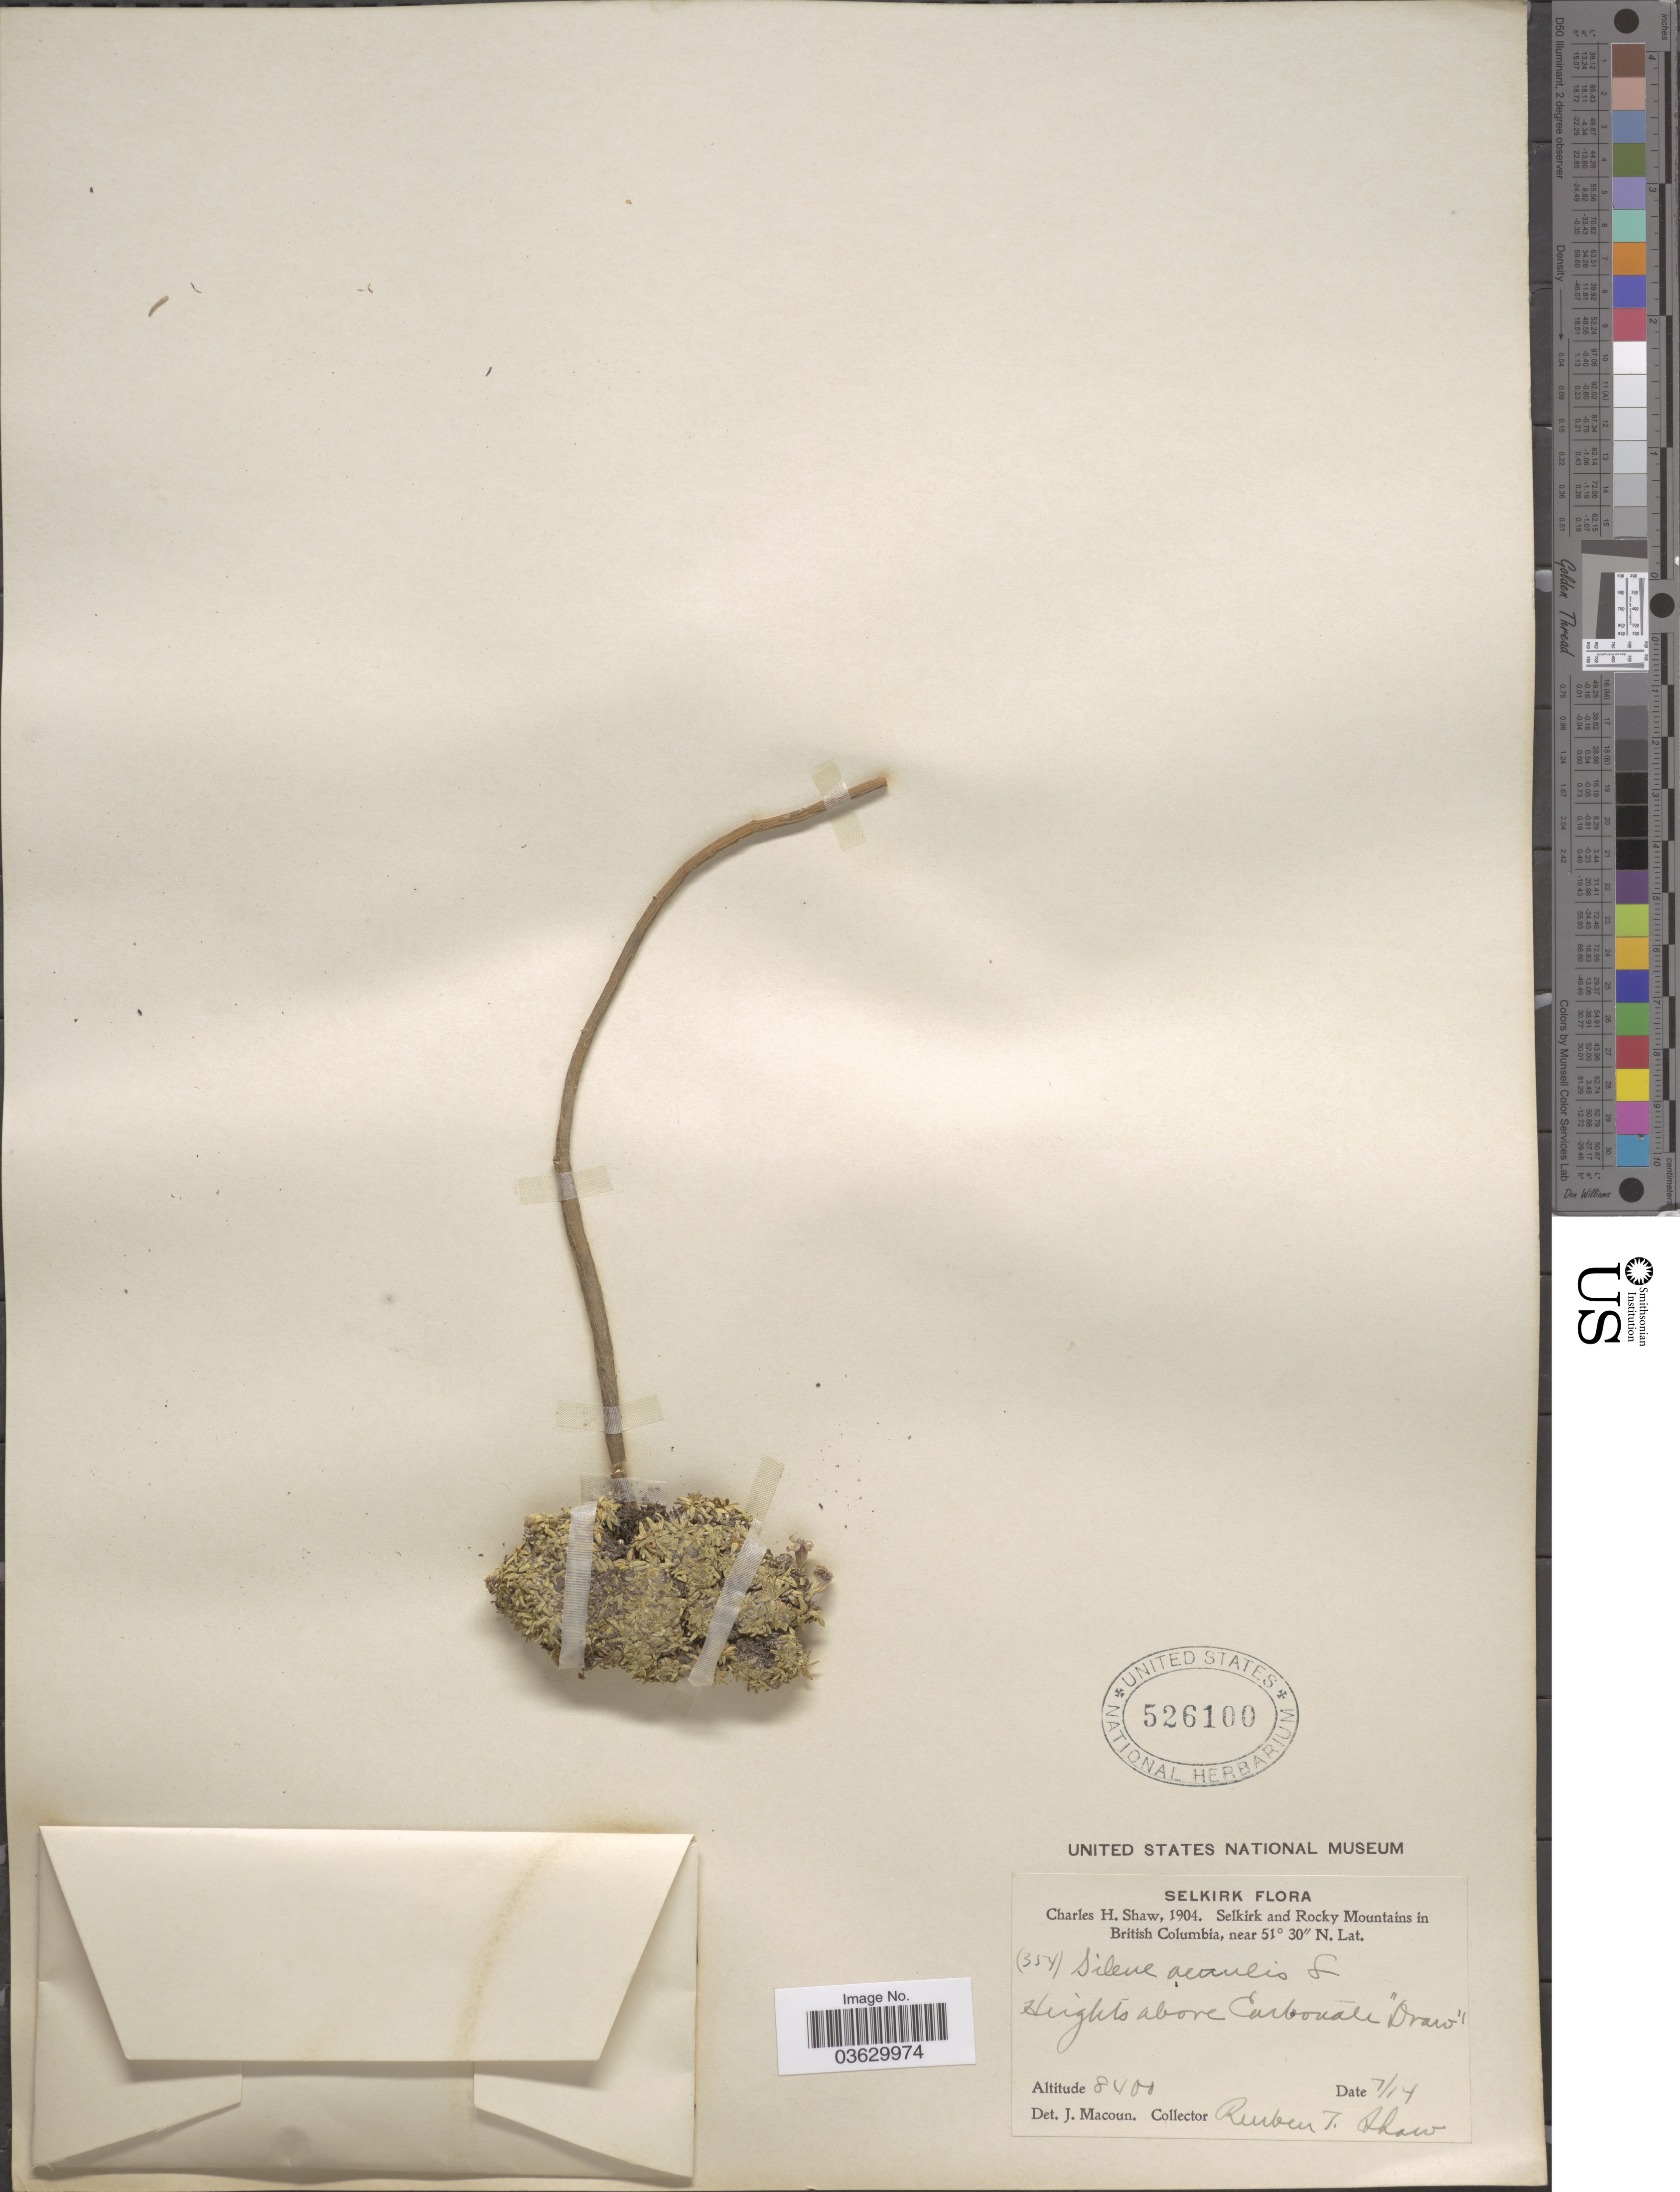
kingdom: Plantae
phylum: Tracheophyta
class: Magnoliopsida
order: Caryophyllales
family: Caryophyllaceae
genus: Silene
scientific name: Silene acaulis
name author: (L.) Jacq.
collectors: R. T. Shaw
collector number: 354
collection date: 1904-07-14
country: Canada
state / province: British Columbia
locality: Selkirk. Selkirk and Rocky Mountains. Heights above Carbonate "Draw".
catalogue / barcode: US 526100